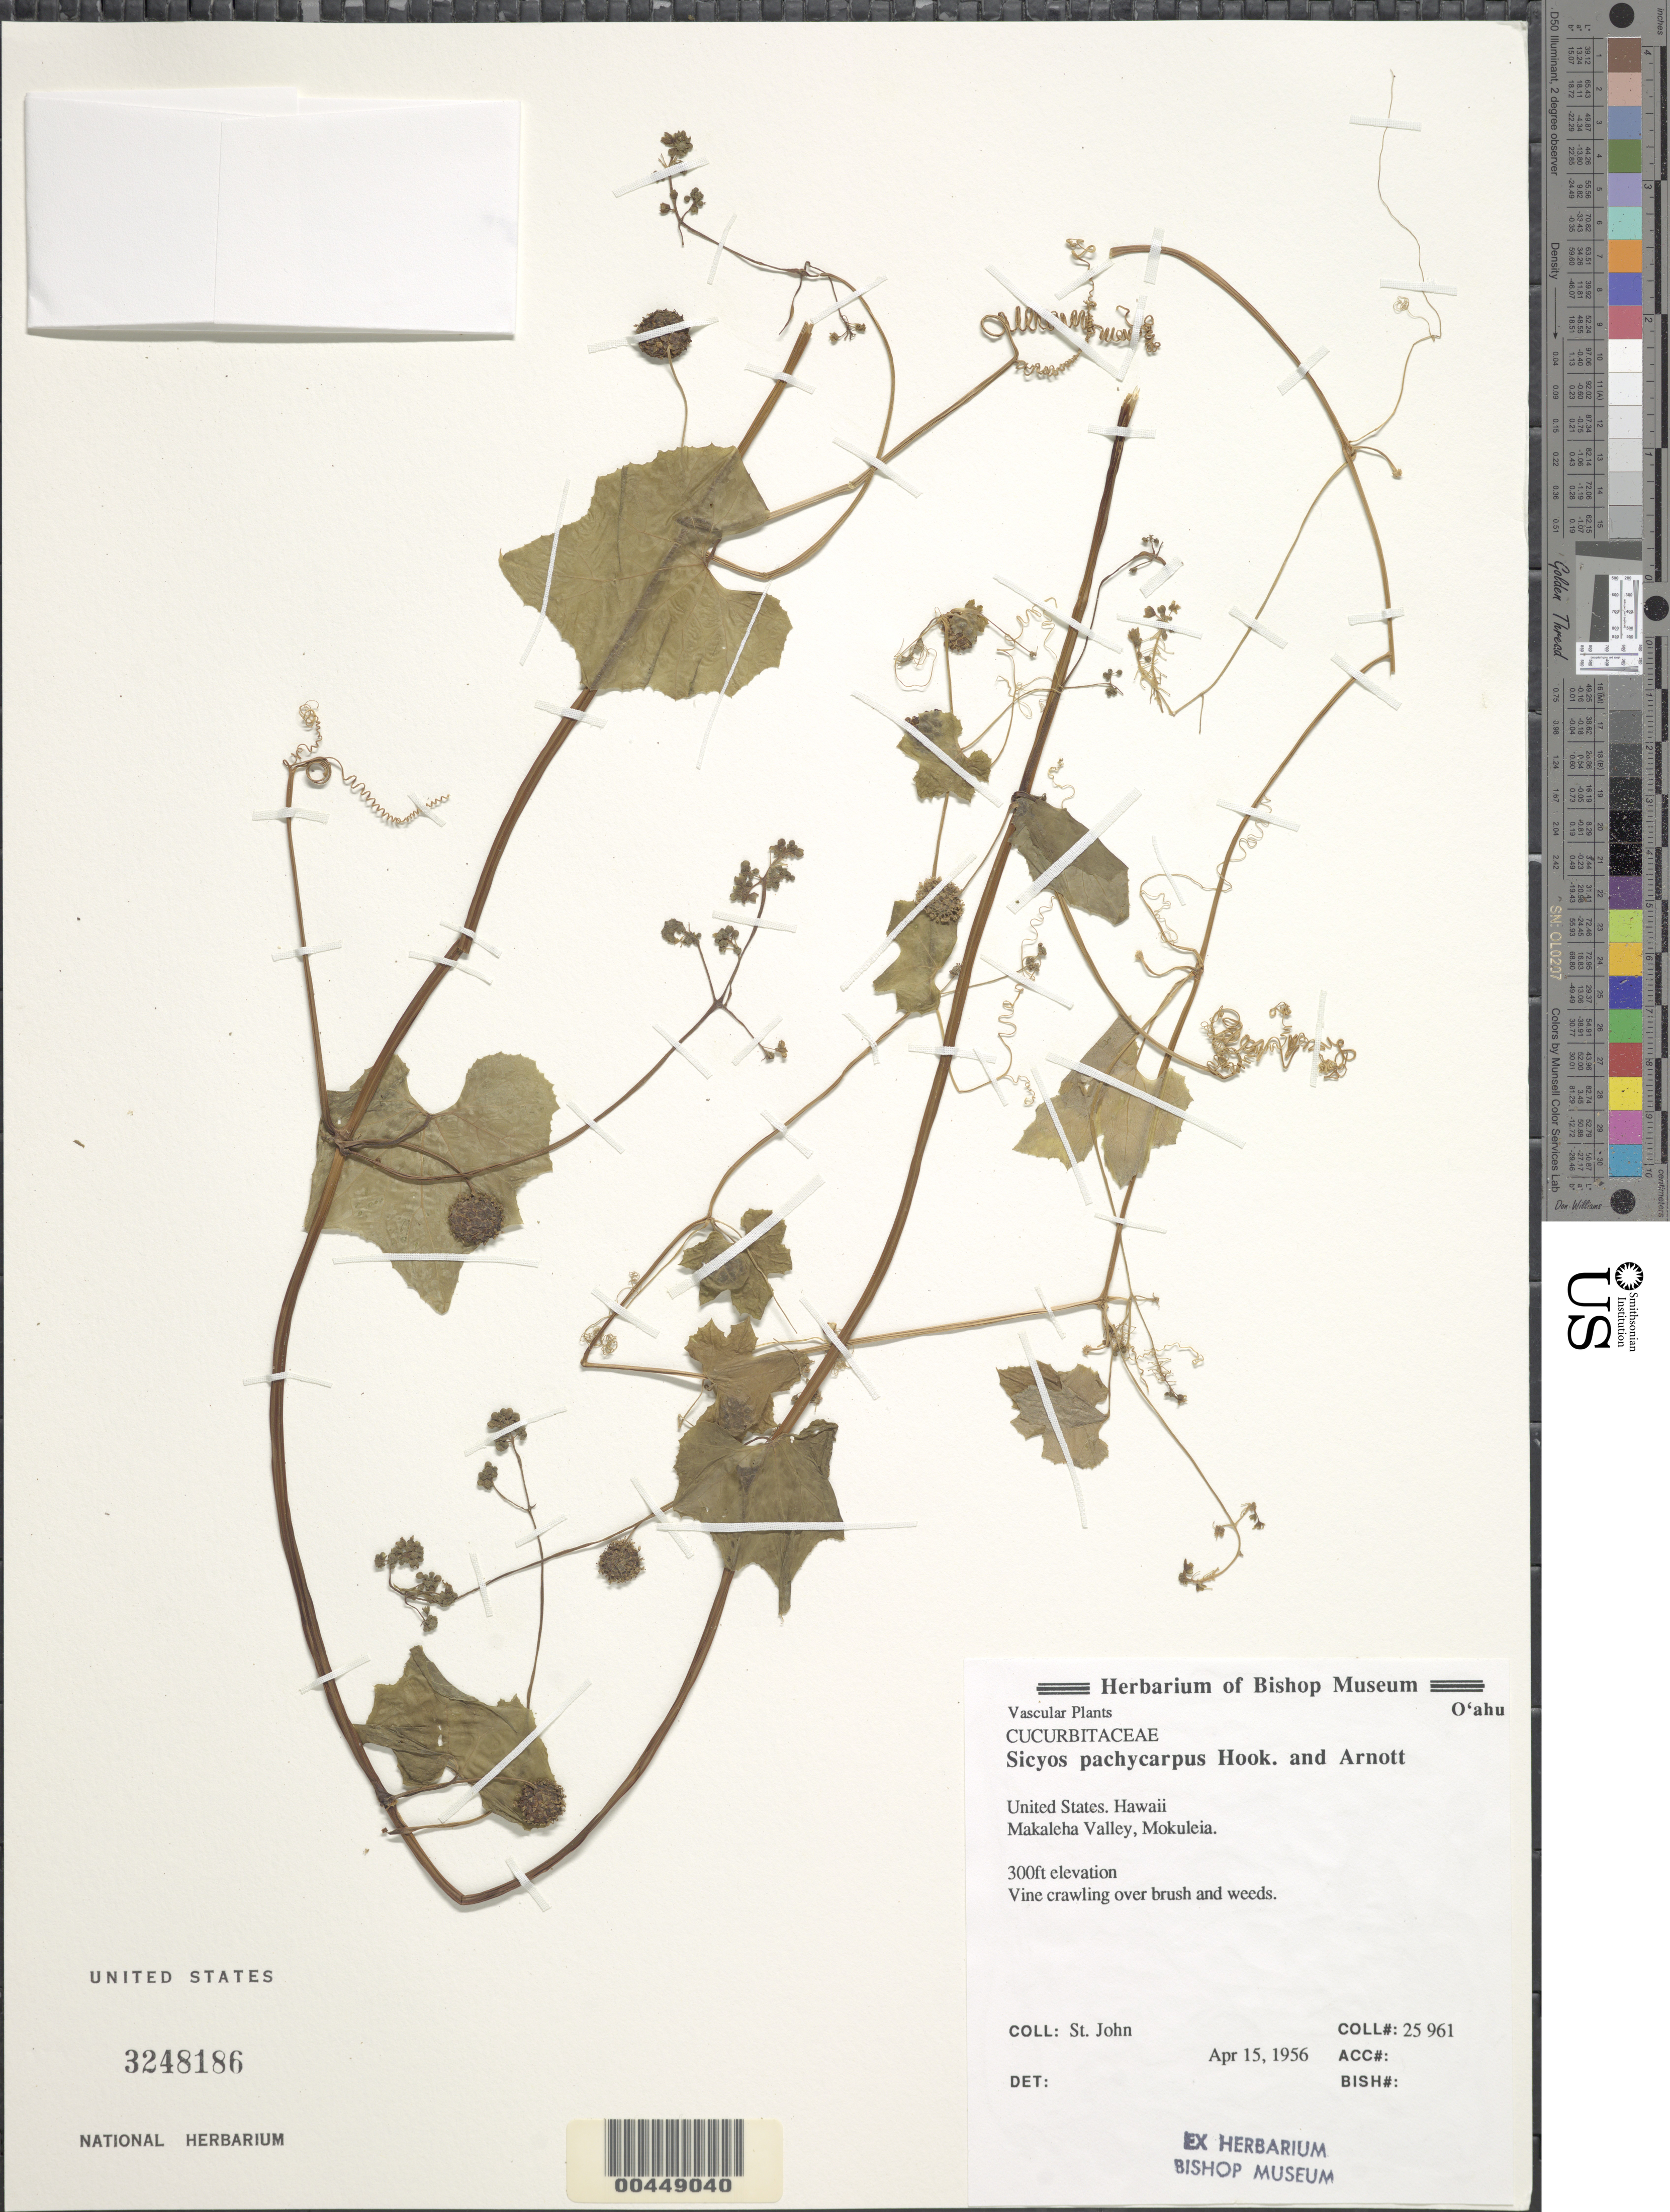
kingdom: Plantae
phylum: Tracheophyta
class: Magnoliopsida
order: Cucurbitales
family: Cucurbitaceae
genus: Sicyos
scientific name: Sicyos pachycarpus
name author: Hook. & Arn.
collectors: H. St. John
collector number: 25961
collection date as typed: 15 Apr 1956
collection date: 1956-04-15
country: United States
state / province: Hawaii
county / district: Honolulu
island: Oahu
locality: Makaleha Valley, Mokuleia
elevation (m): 91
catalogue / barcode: US 3248186